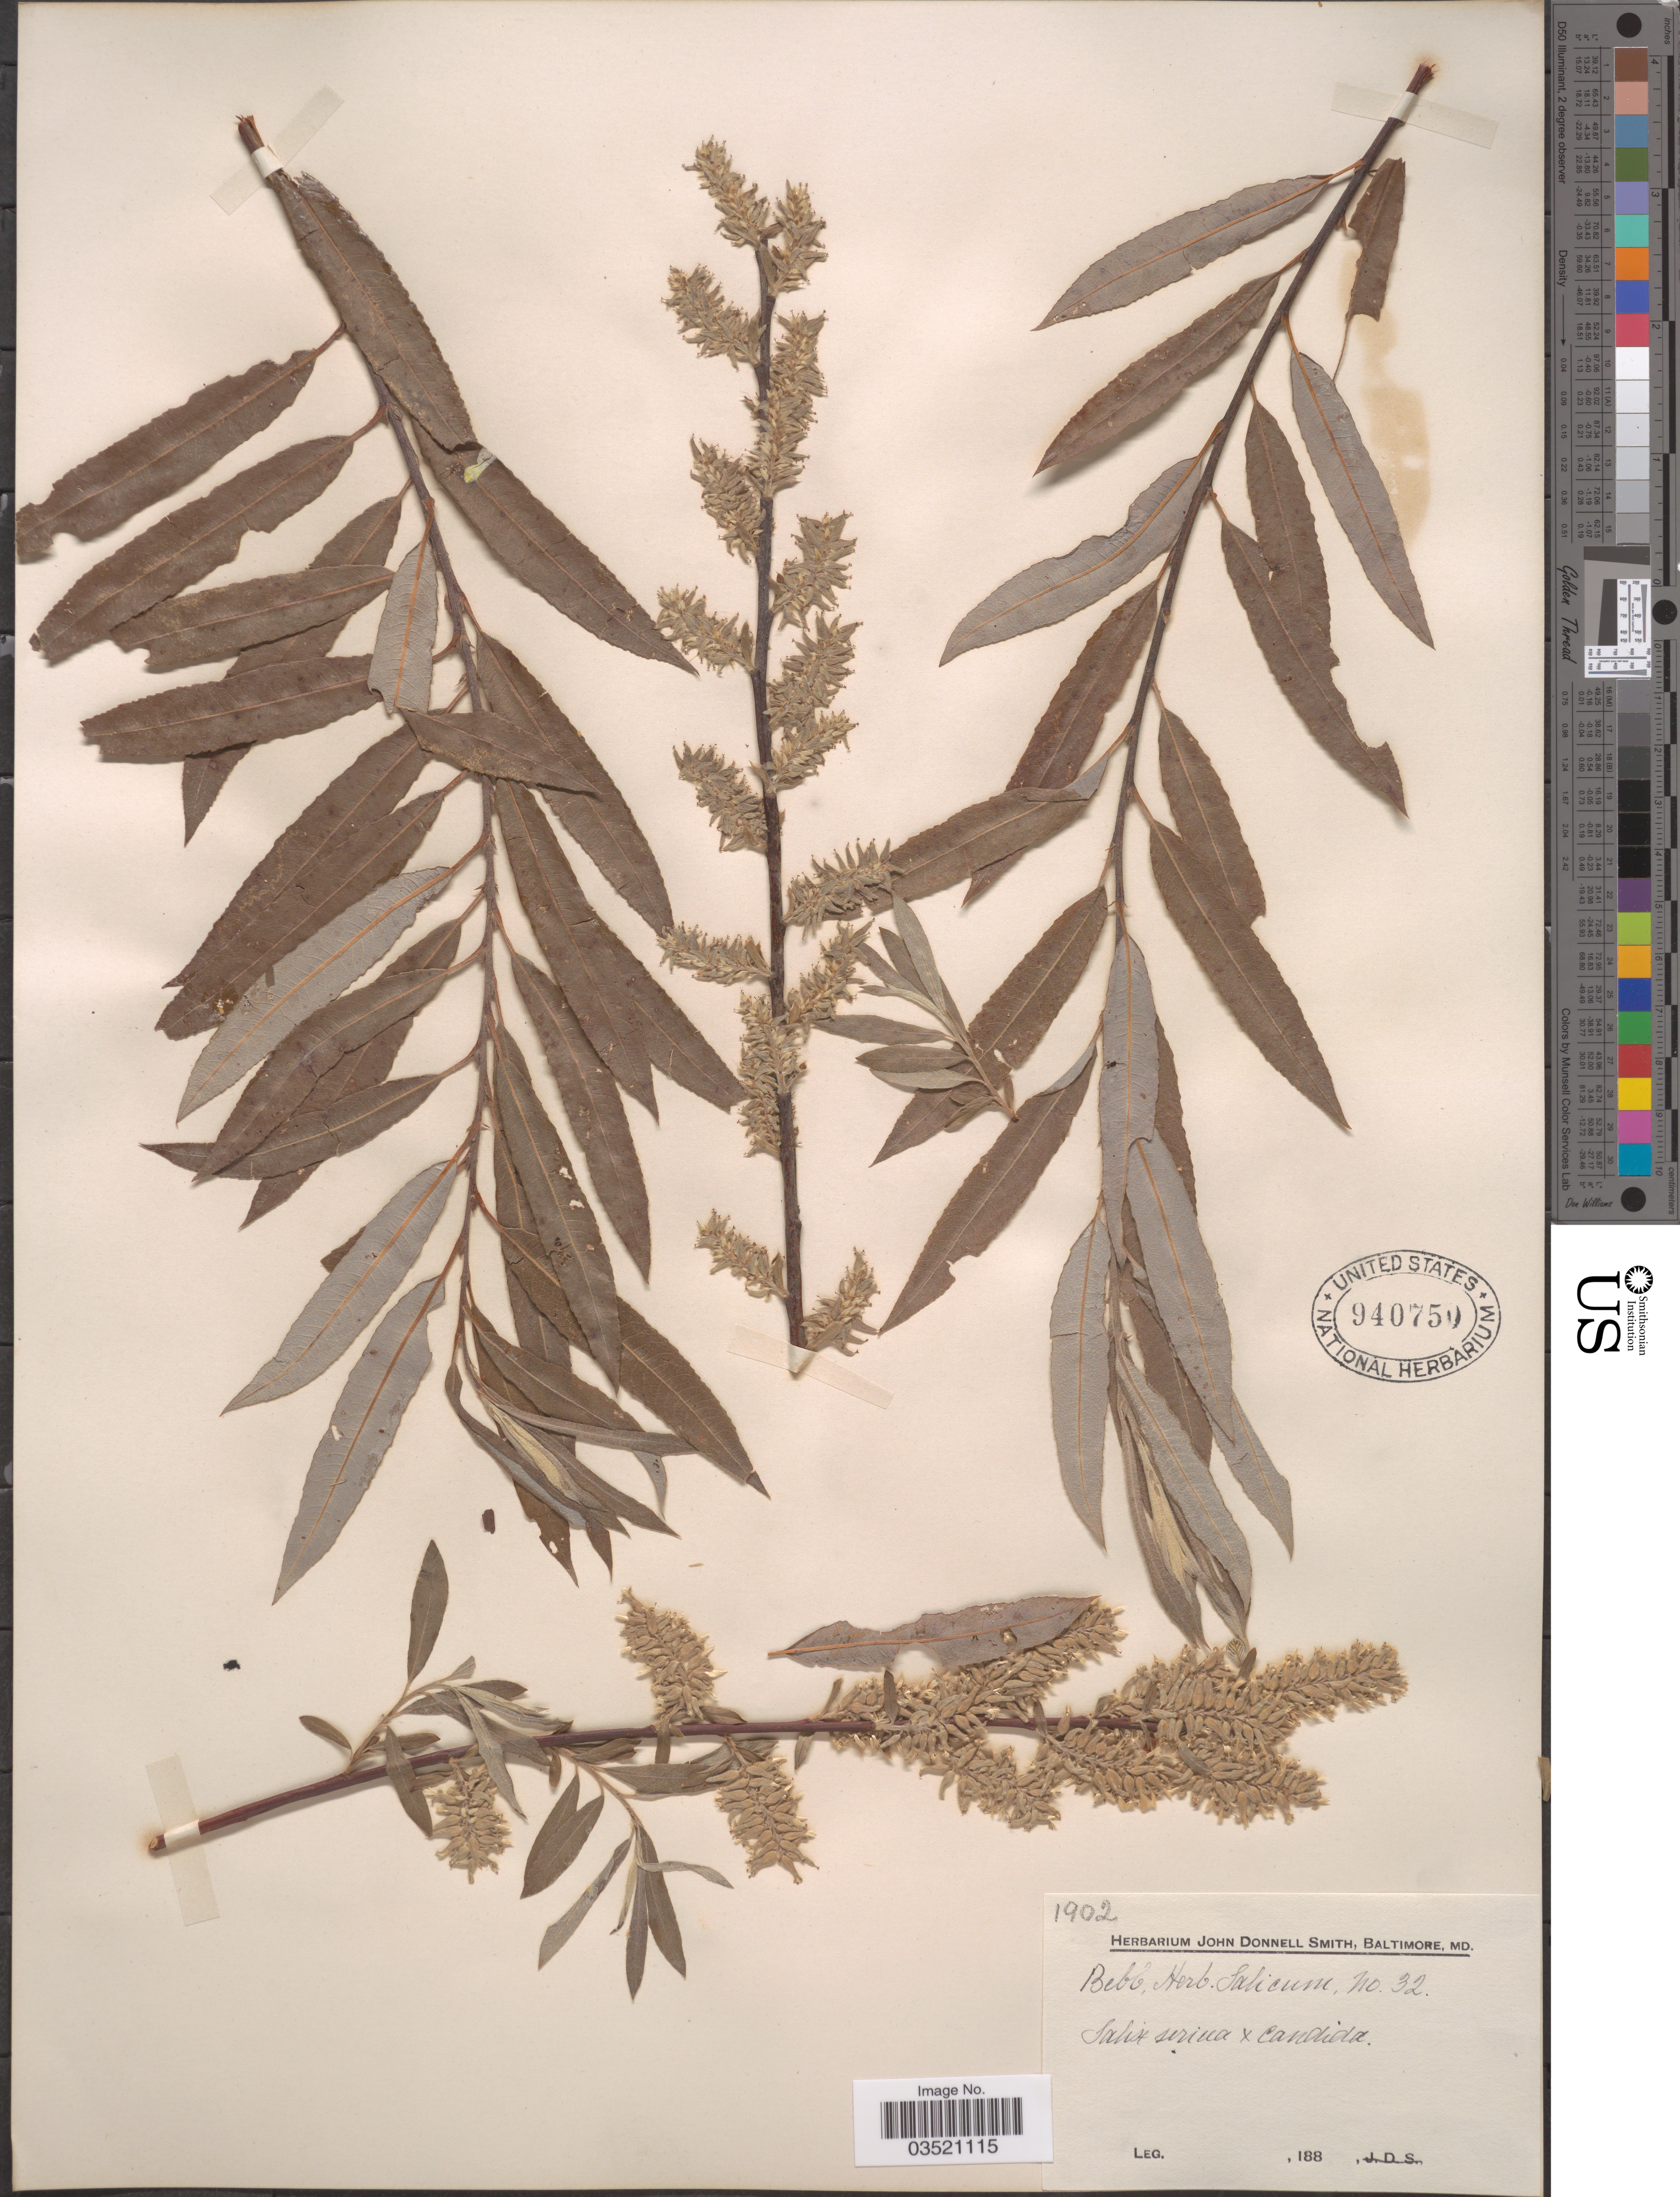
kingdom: Plantae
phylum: Tracheophyta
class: Magnoliopsida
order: Malpighiales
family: Salicaceae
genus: Salix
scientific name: Salix sericea x S. candida Flüggé ex Willd.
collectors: ex Herb. John Donnell Smith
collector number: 32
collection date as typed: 188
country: United States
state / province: Maryland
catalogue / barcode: US 940750